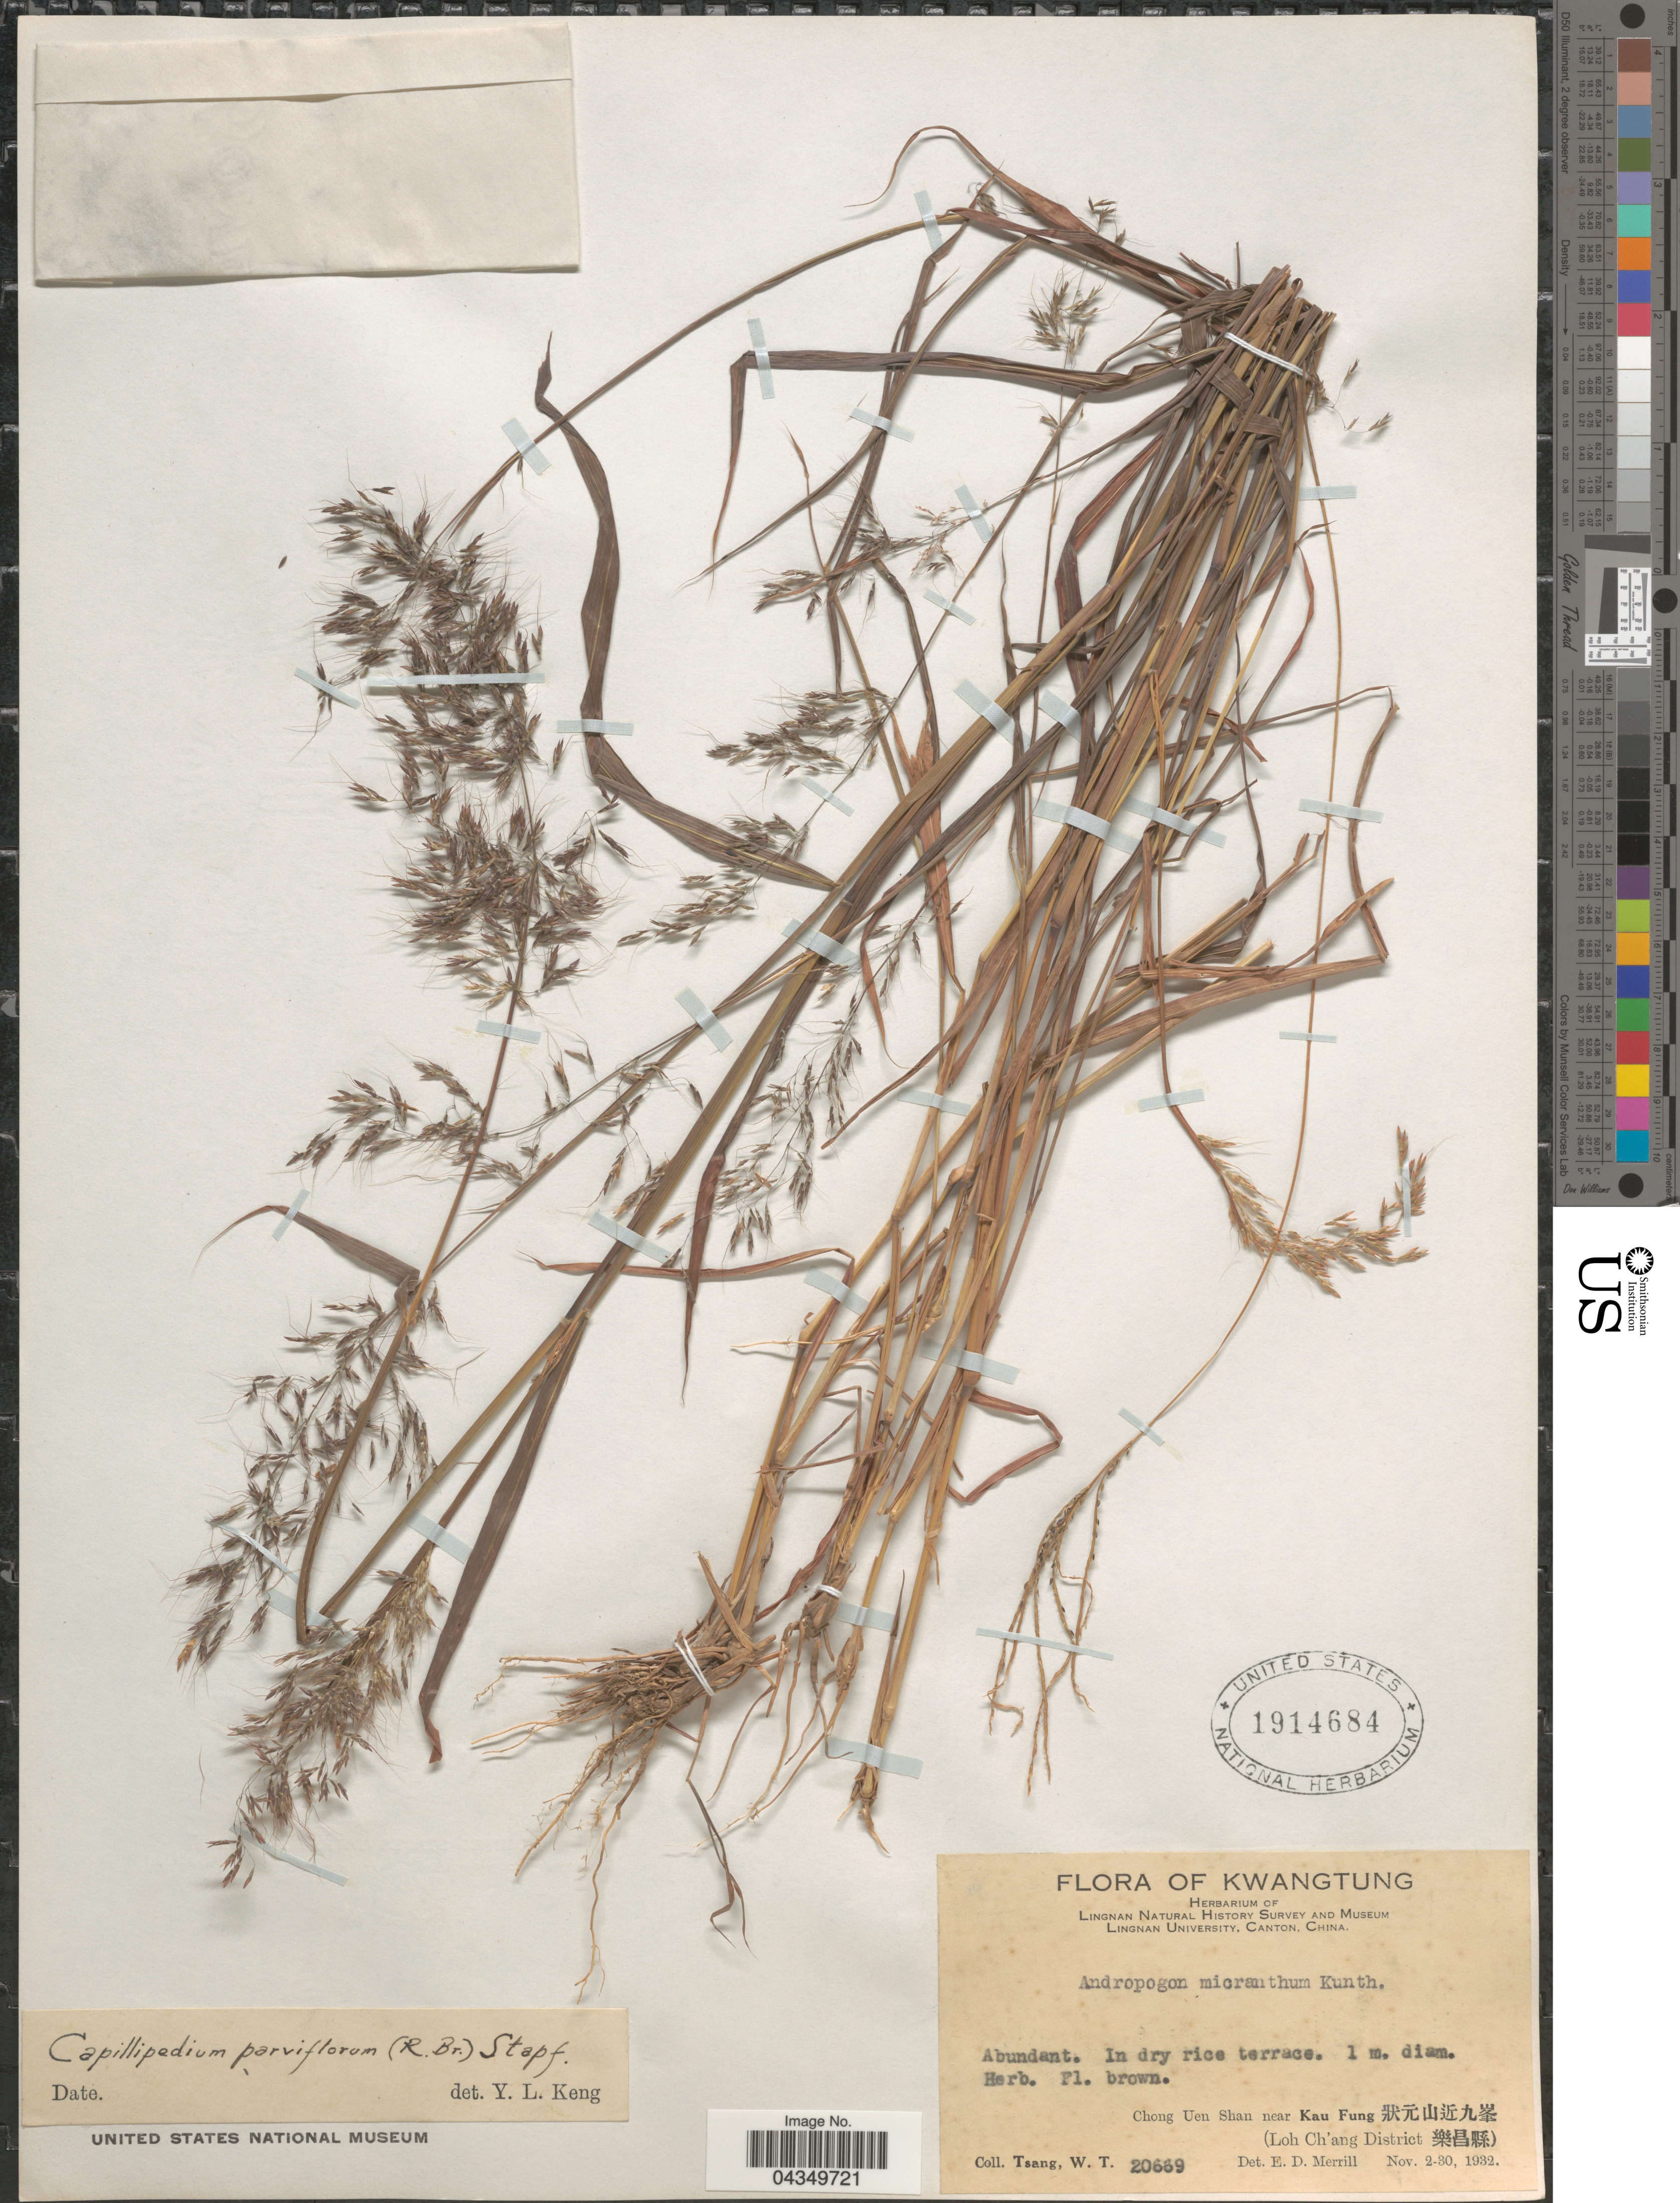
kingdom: Plantae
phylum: Tracheophyta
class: Liliopsida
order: Poales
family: Poaceae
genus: Capillipedium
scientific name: Capillipedium parviflorum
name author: (R. Br.) Stapf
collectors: W. T. Tsang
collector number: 20669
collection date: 1932-11-02/1932-11-30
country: China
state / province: Guangdong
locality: Kwangtung. Lingnan Natural History Survey and Museum Lingnan University. Chong Uen Shan near Kau Fung [Foreign script] (Loh Ch'ang District [Foreign script]).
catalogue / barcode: US 1914684